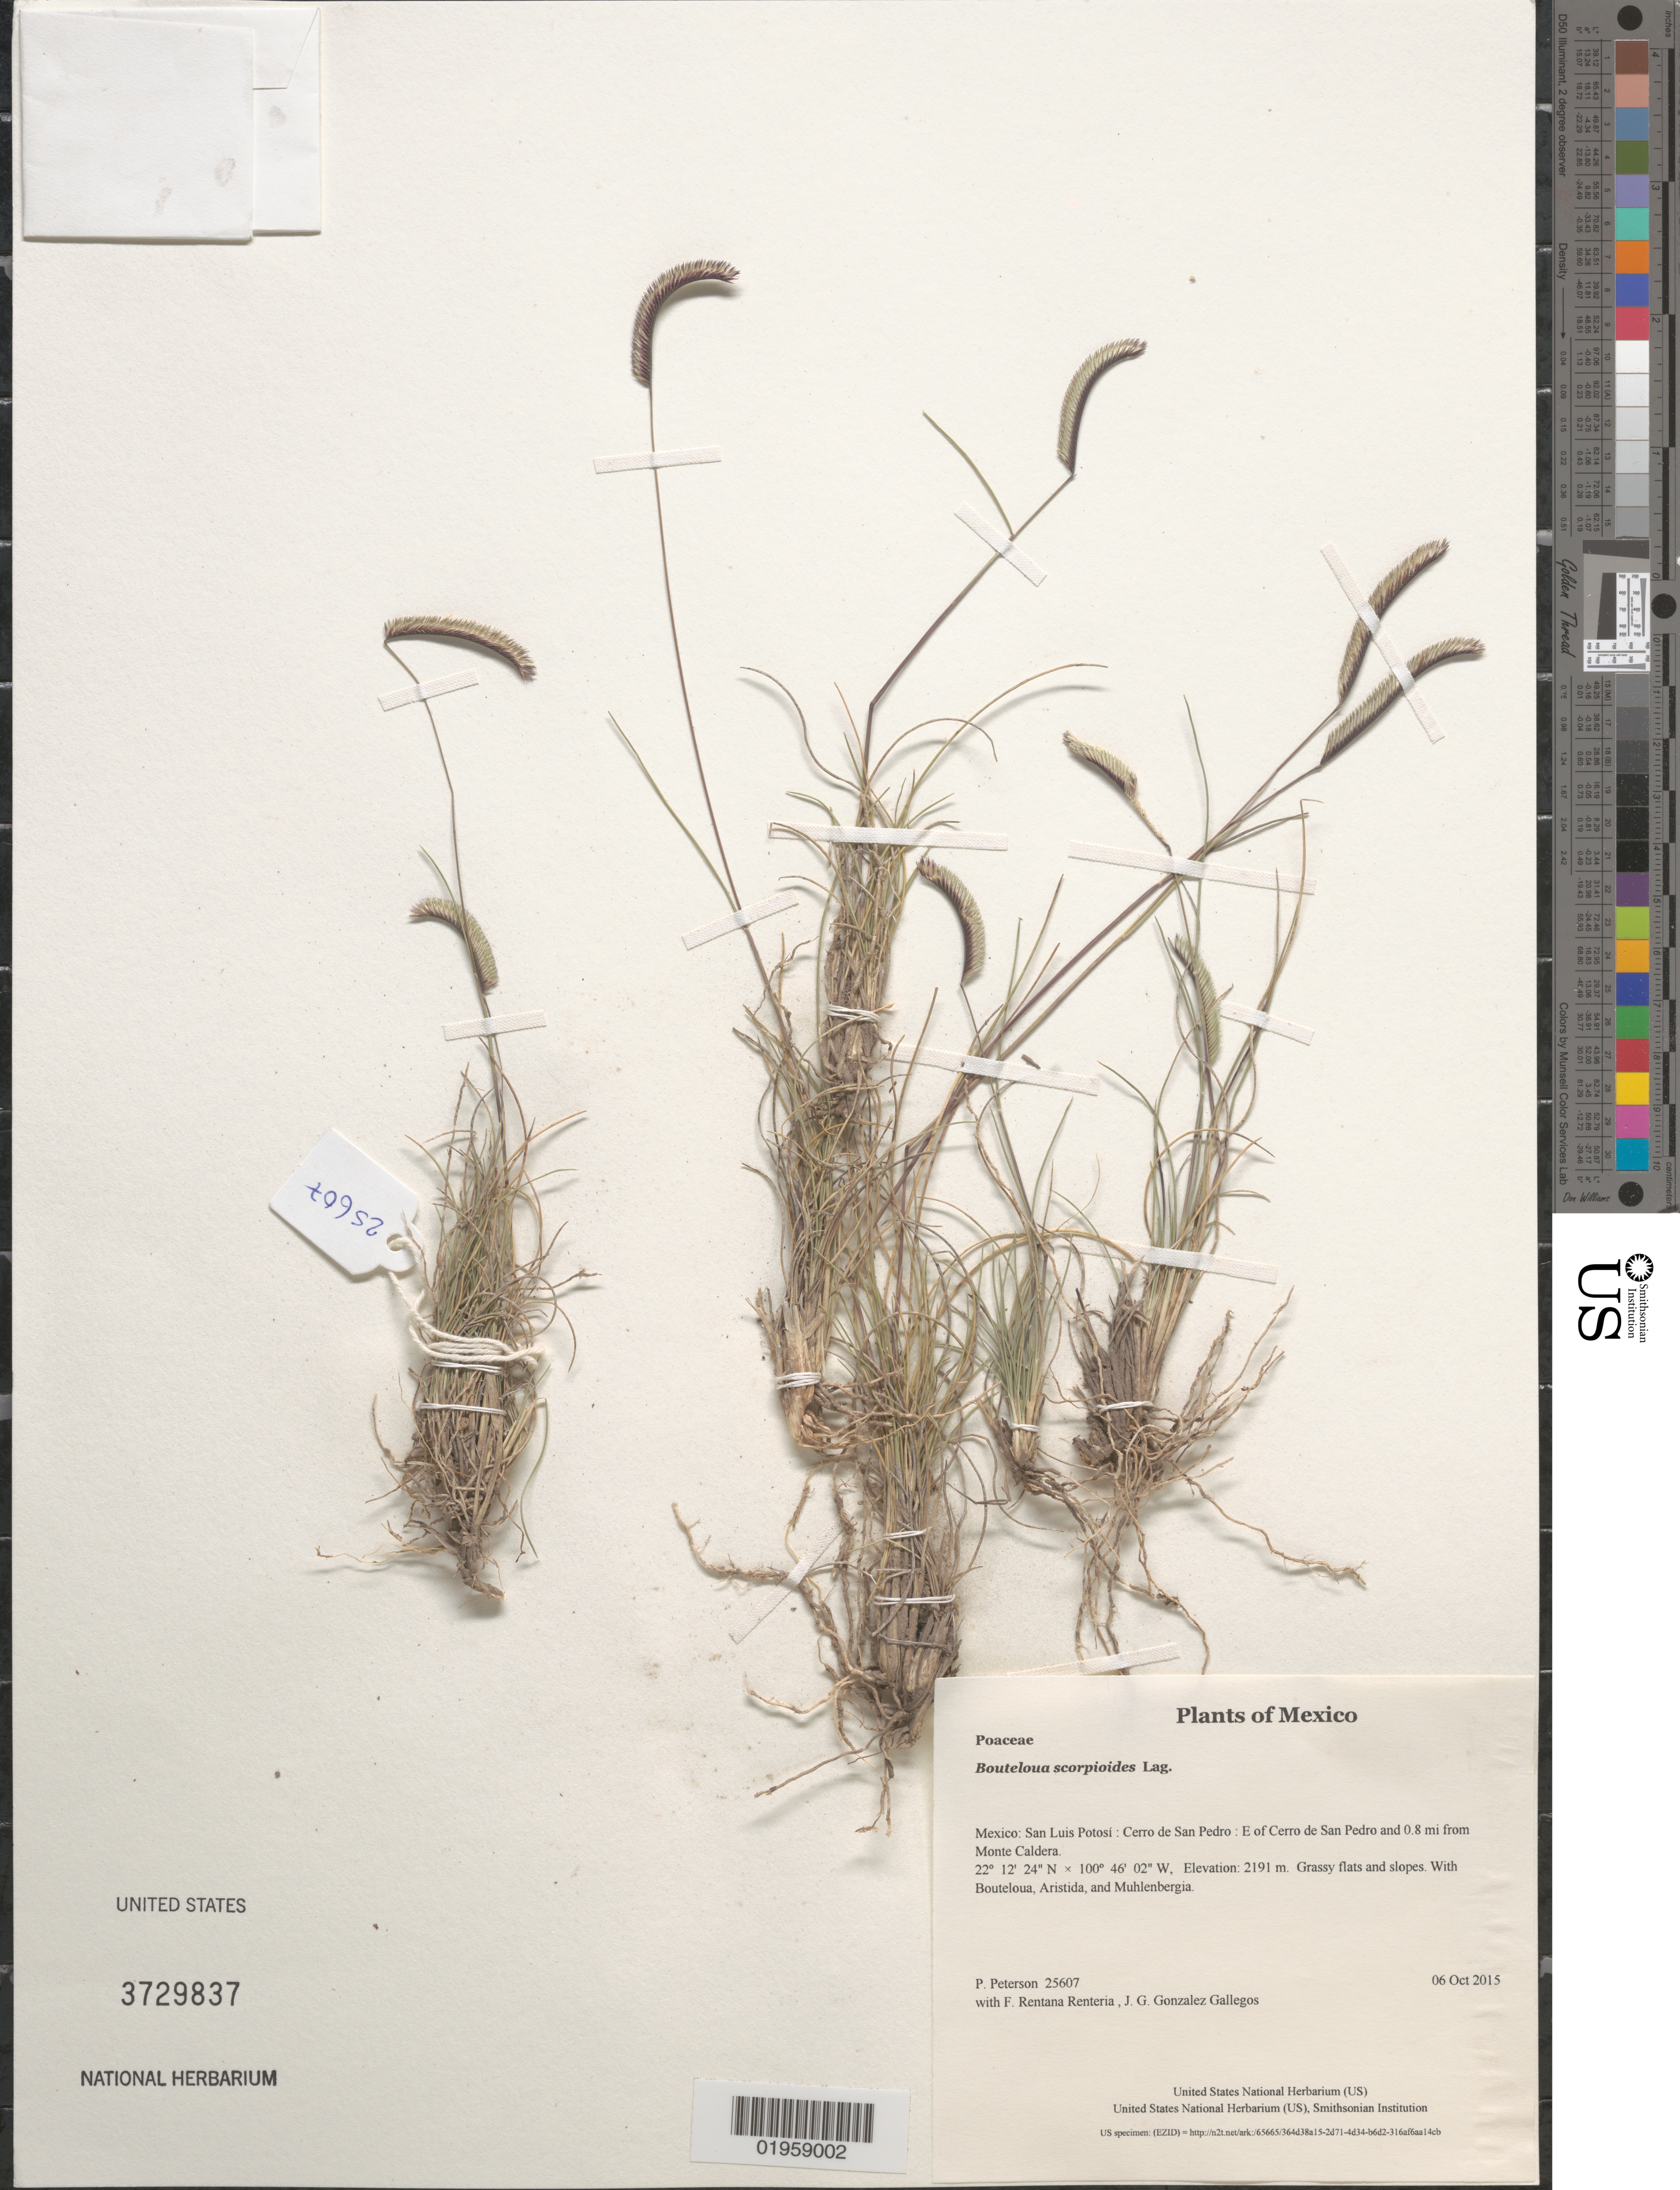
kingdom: Plantae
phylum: Tracheophyta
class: Liliopsida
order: Poales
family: Poaceae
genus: Bouteloua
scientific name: Bouteloua scorpioides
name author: Lag.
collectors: P. M. Peterson, F. Rentana Renteria & J. G. Gonzalez Gallegos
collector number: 25607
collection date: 2015-10-06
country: Mexico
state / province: San Luis Potosí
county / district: Cerro de San Pedro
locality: E of Cerro de San Pedro and 0.8 mi from Monte Caldera.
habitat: Grassy flats and slopes.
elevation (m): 2191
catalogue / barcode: US 3729837